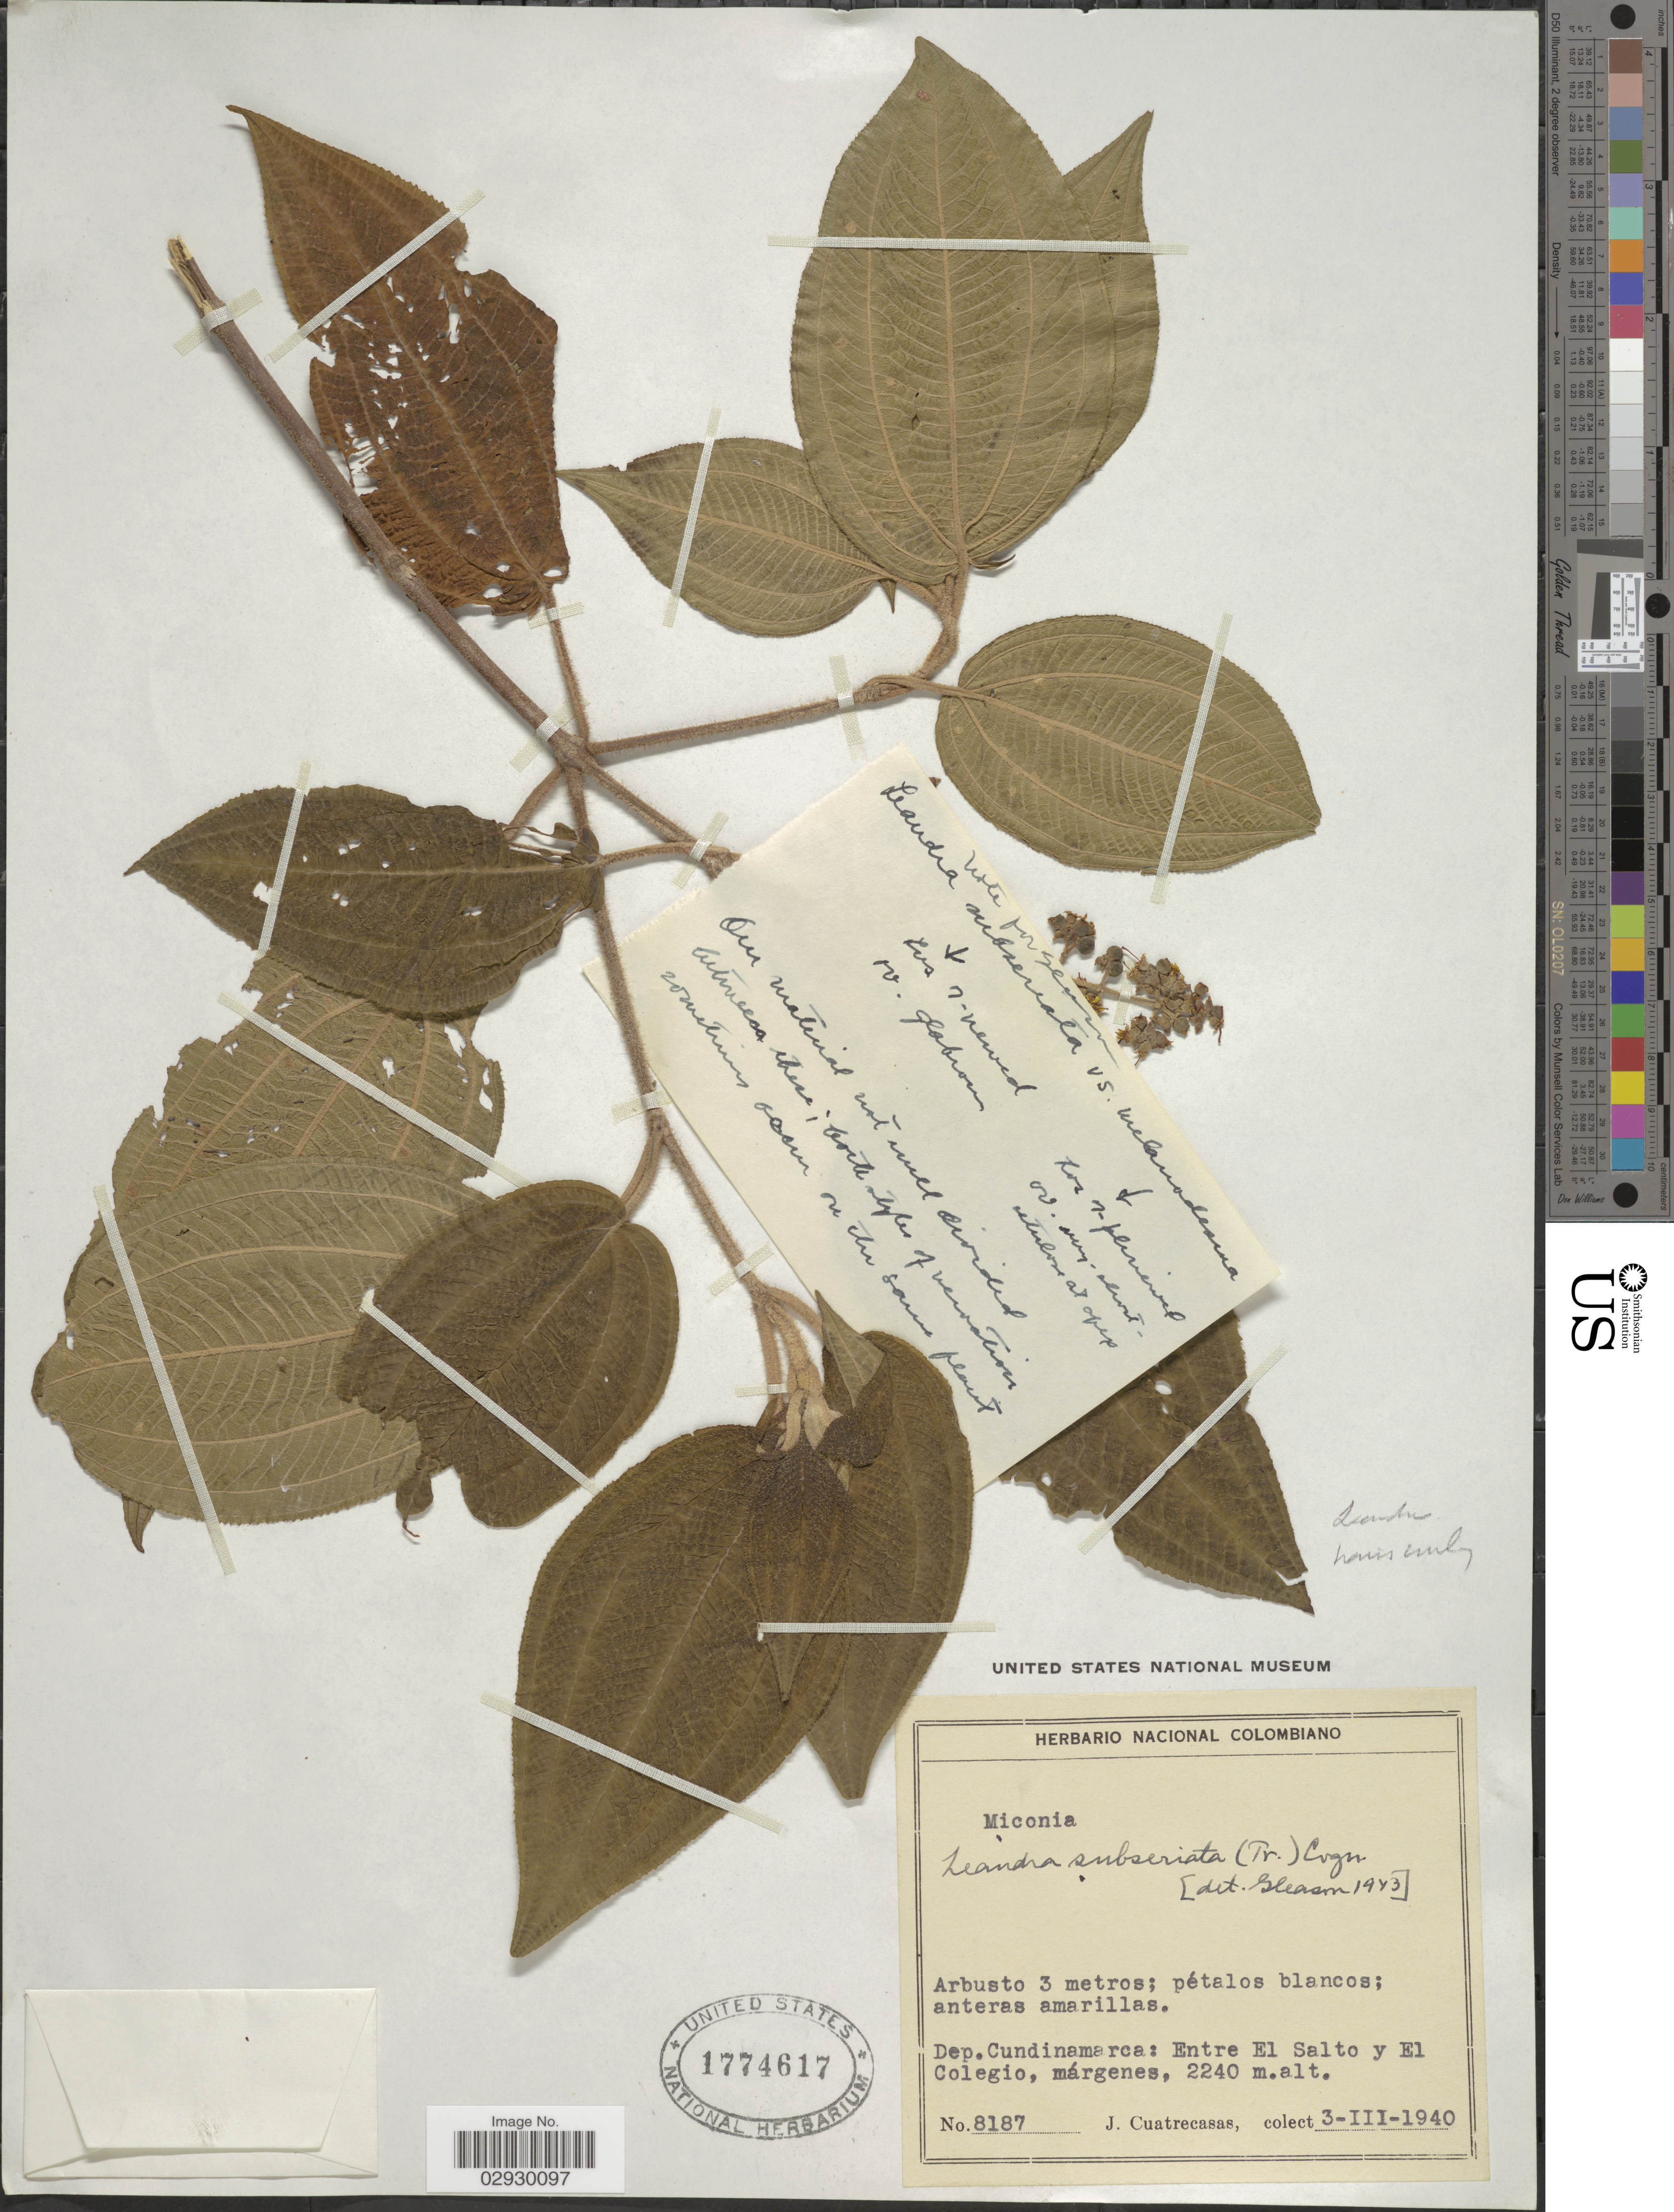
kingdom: Plantae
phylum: Tracheophyta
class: Magnoliopsida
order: Myrtales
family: Melastomataceae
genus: Leandra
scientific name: Leandra subseriata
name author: (Naudin) Cogn.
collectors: J. Cuatrecasas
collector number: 8187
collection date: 1940-03-03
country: Colombia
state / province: Cundinamarca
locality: Dep. Cundinamarca: Entre El Salto y El Colegio, márgenes.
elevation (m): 2240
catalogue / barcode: US 1774617